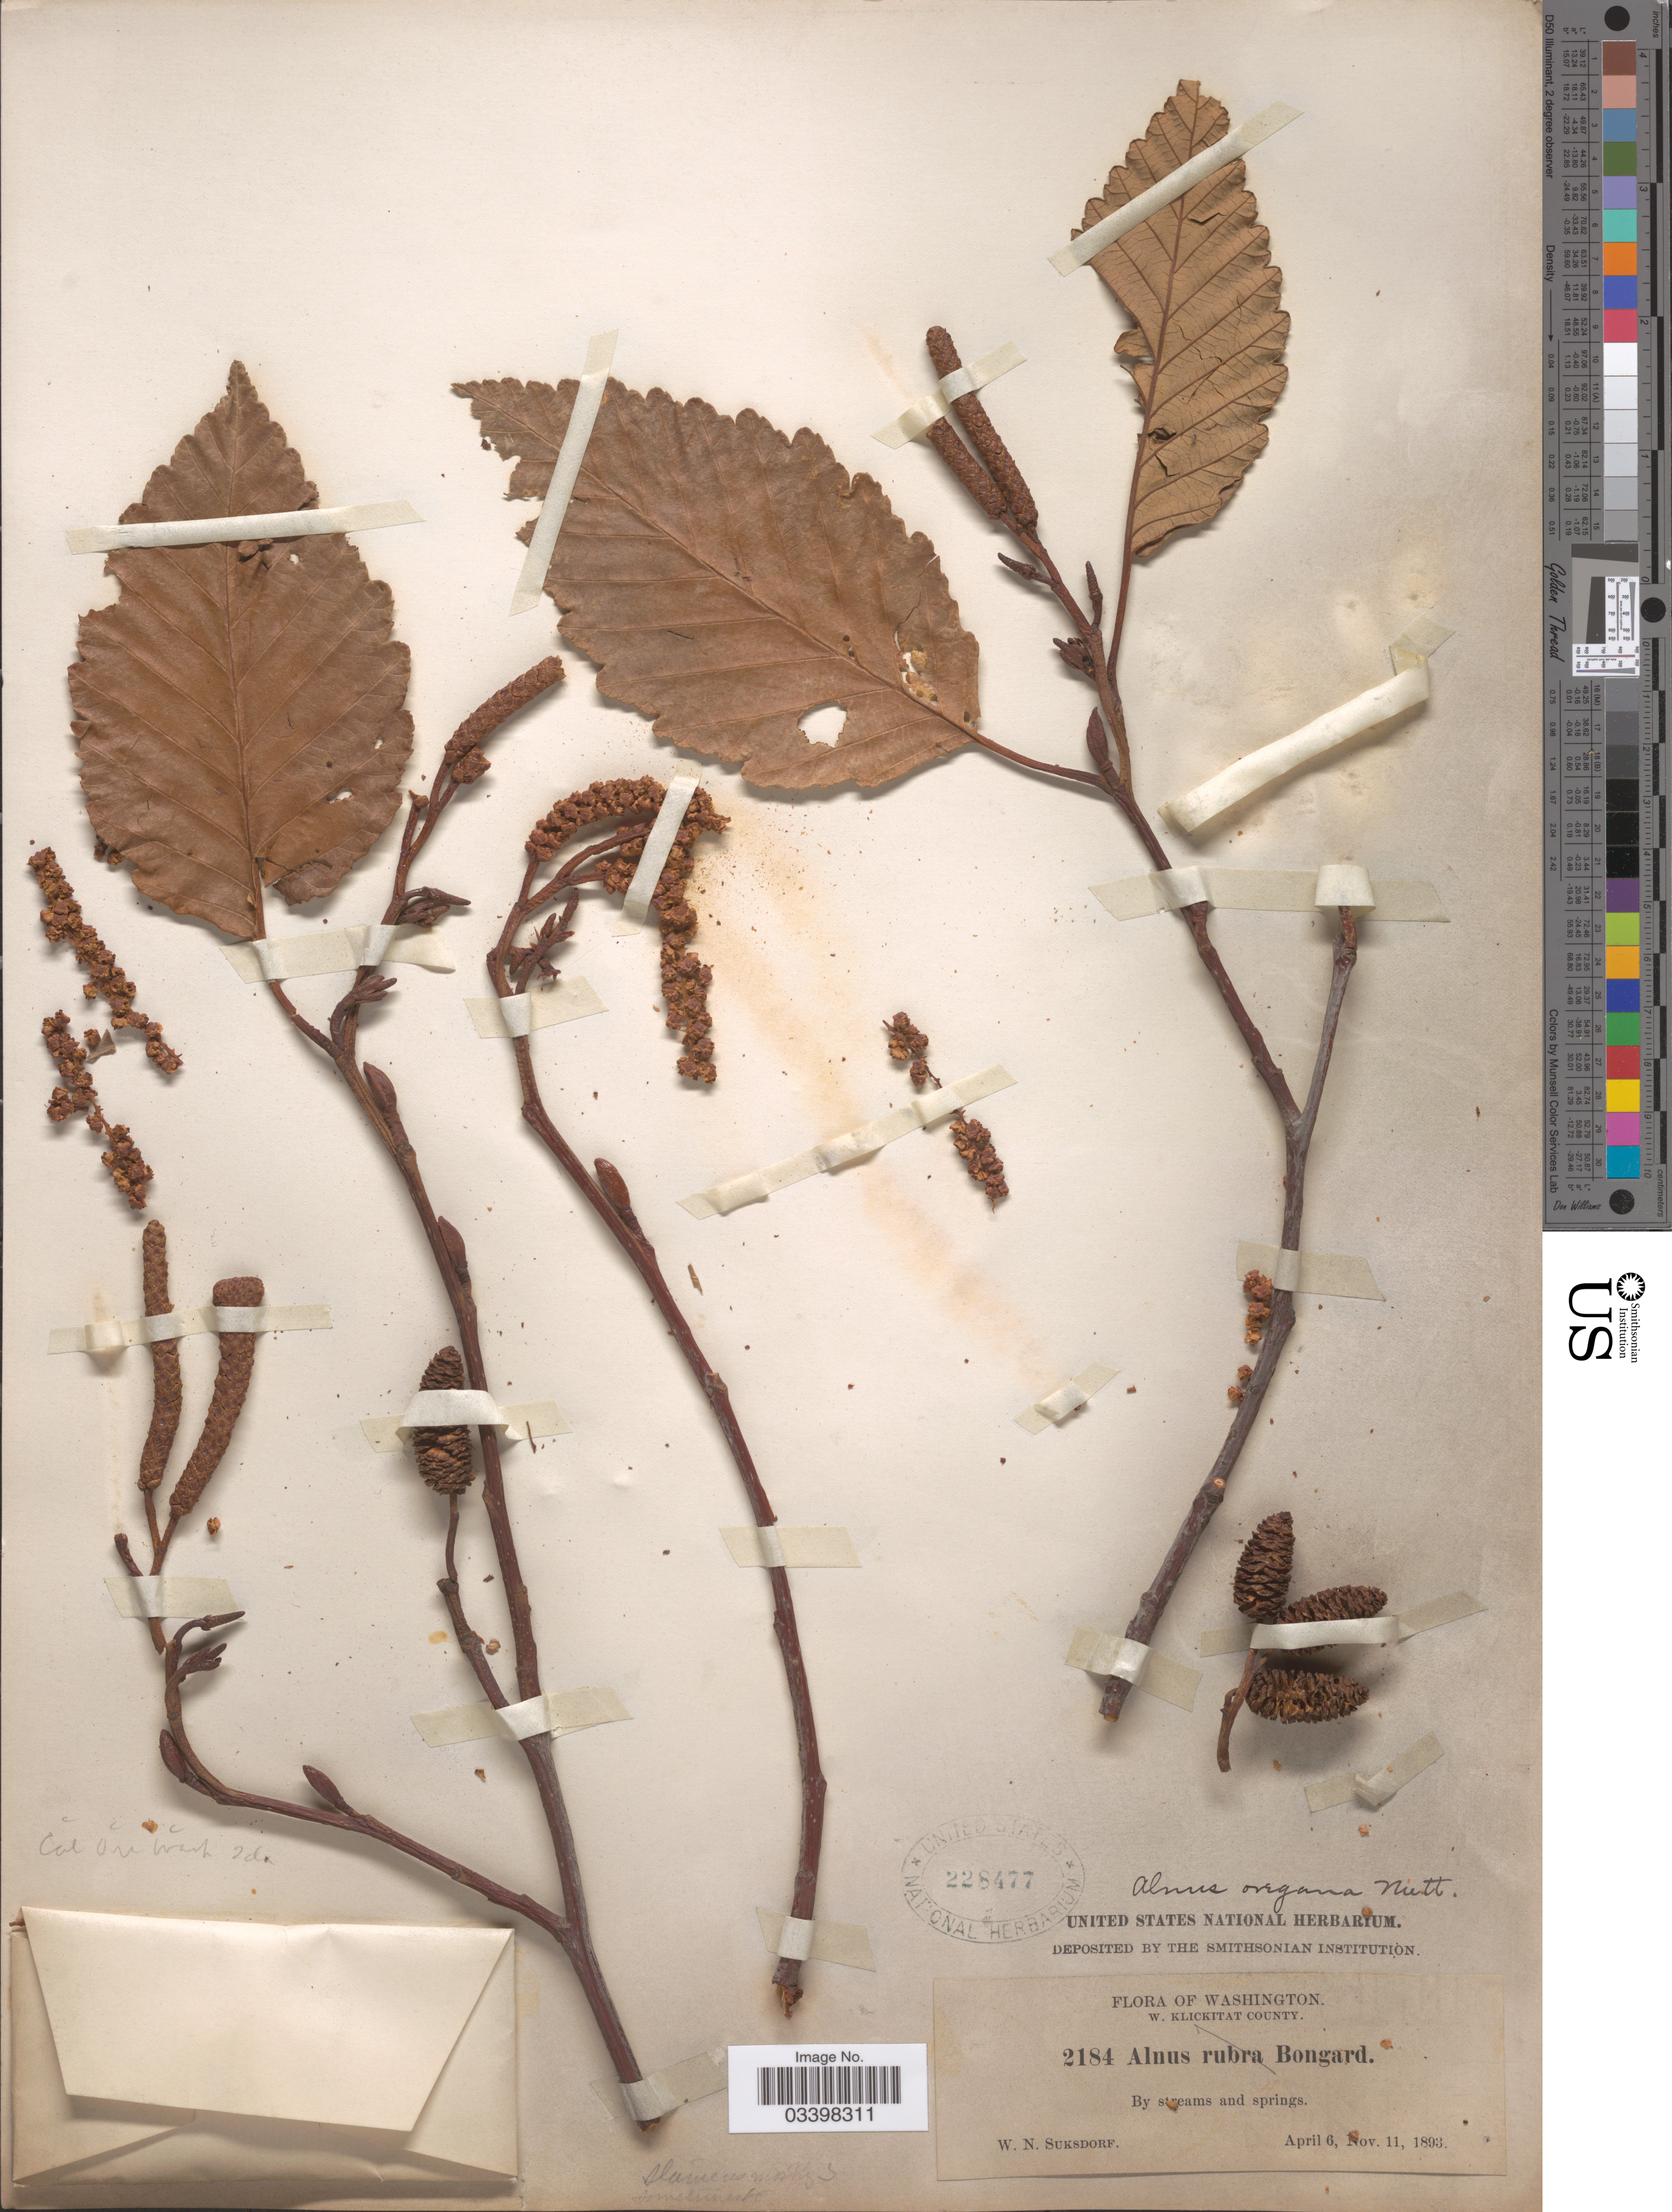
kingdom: Plantae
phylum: Tracheophyta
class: Magnoliopsida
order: Fagales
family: Betulaceae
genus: Alnus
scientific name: Alnus rubra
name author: Bong.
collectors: W. N. Suksdorf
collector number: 2184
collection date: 1893-04-06/1893-11-11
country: United States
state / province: Washington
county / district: Klickitat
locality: W. Klickitat County.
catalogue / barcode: US 228477